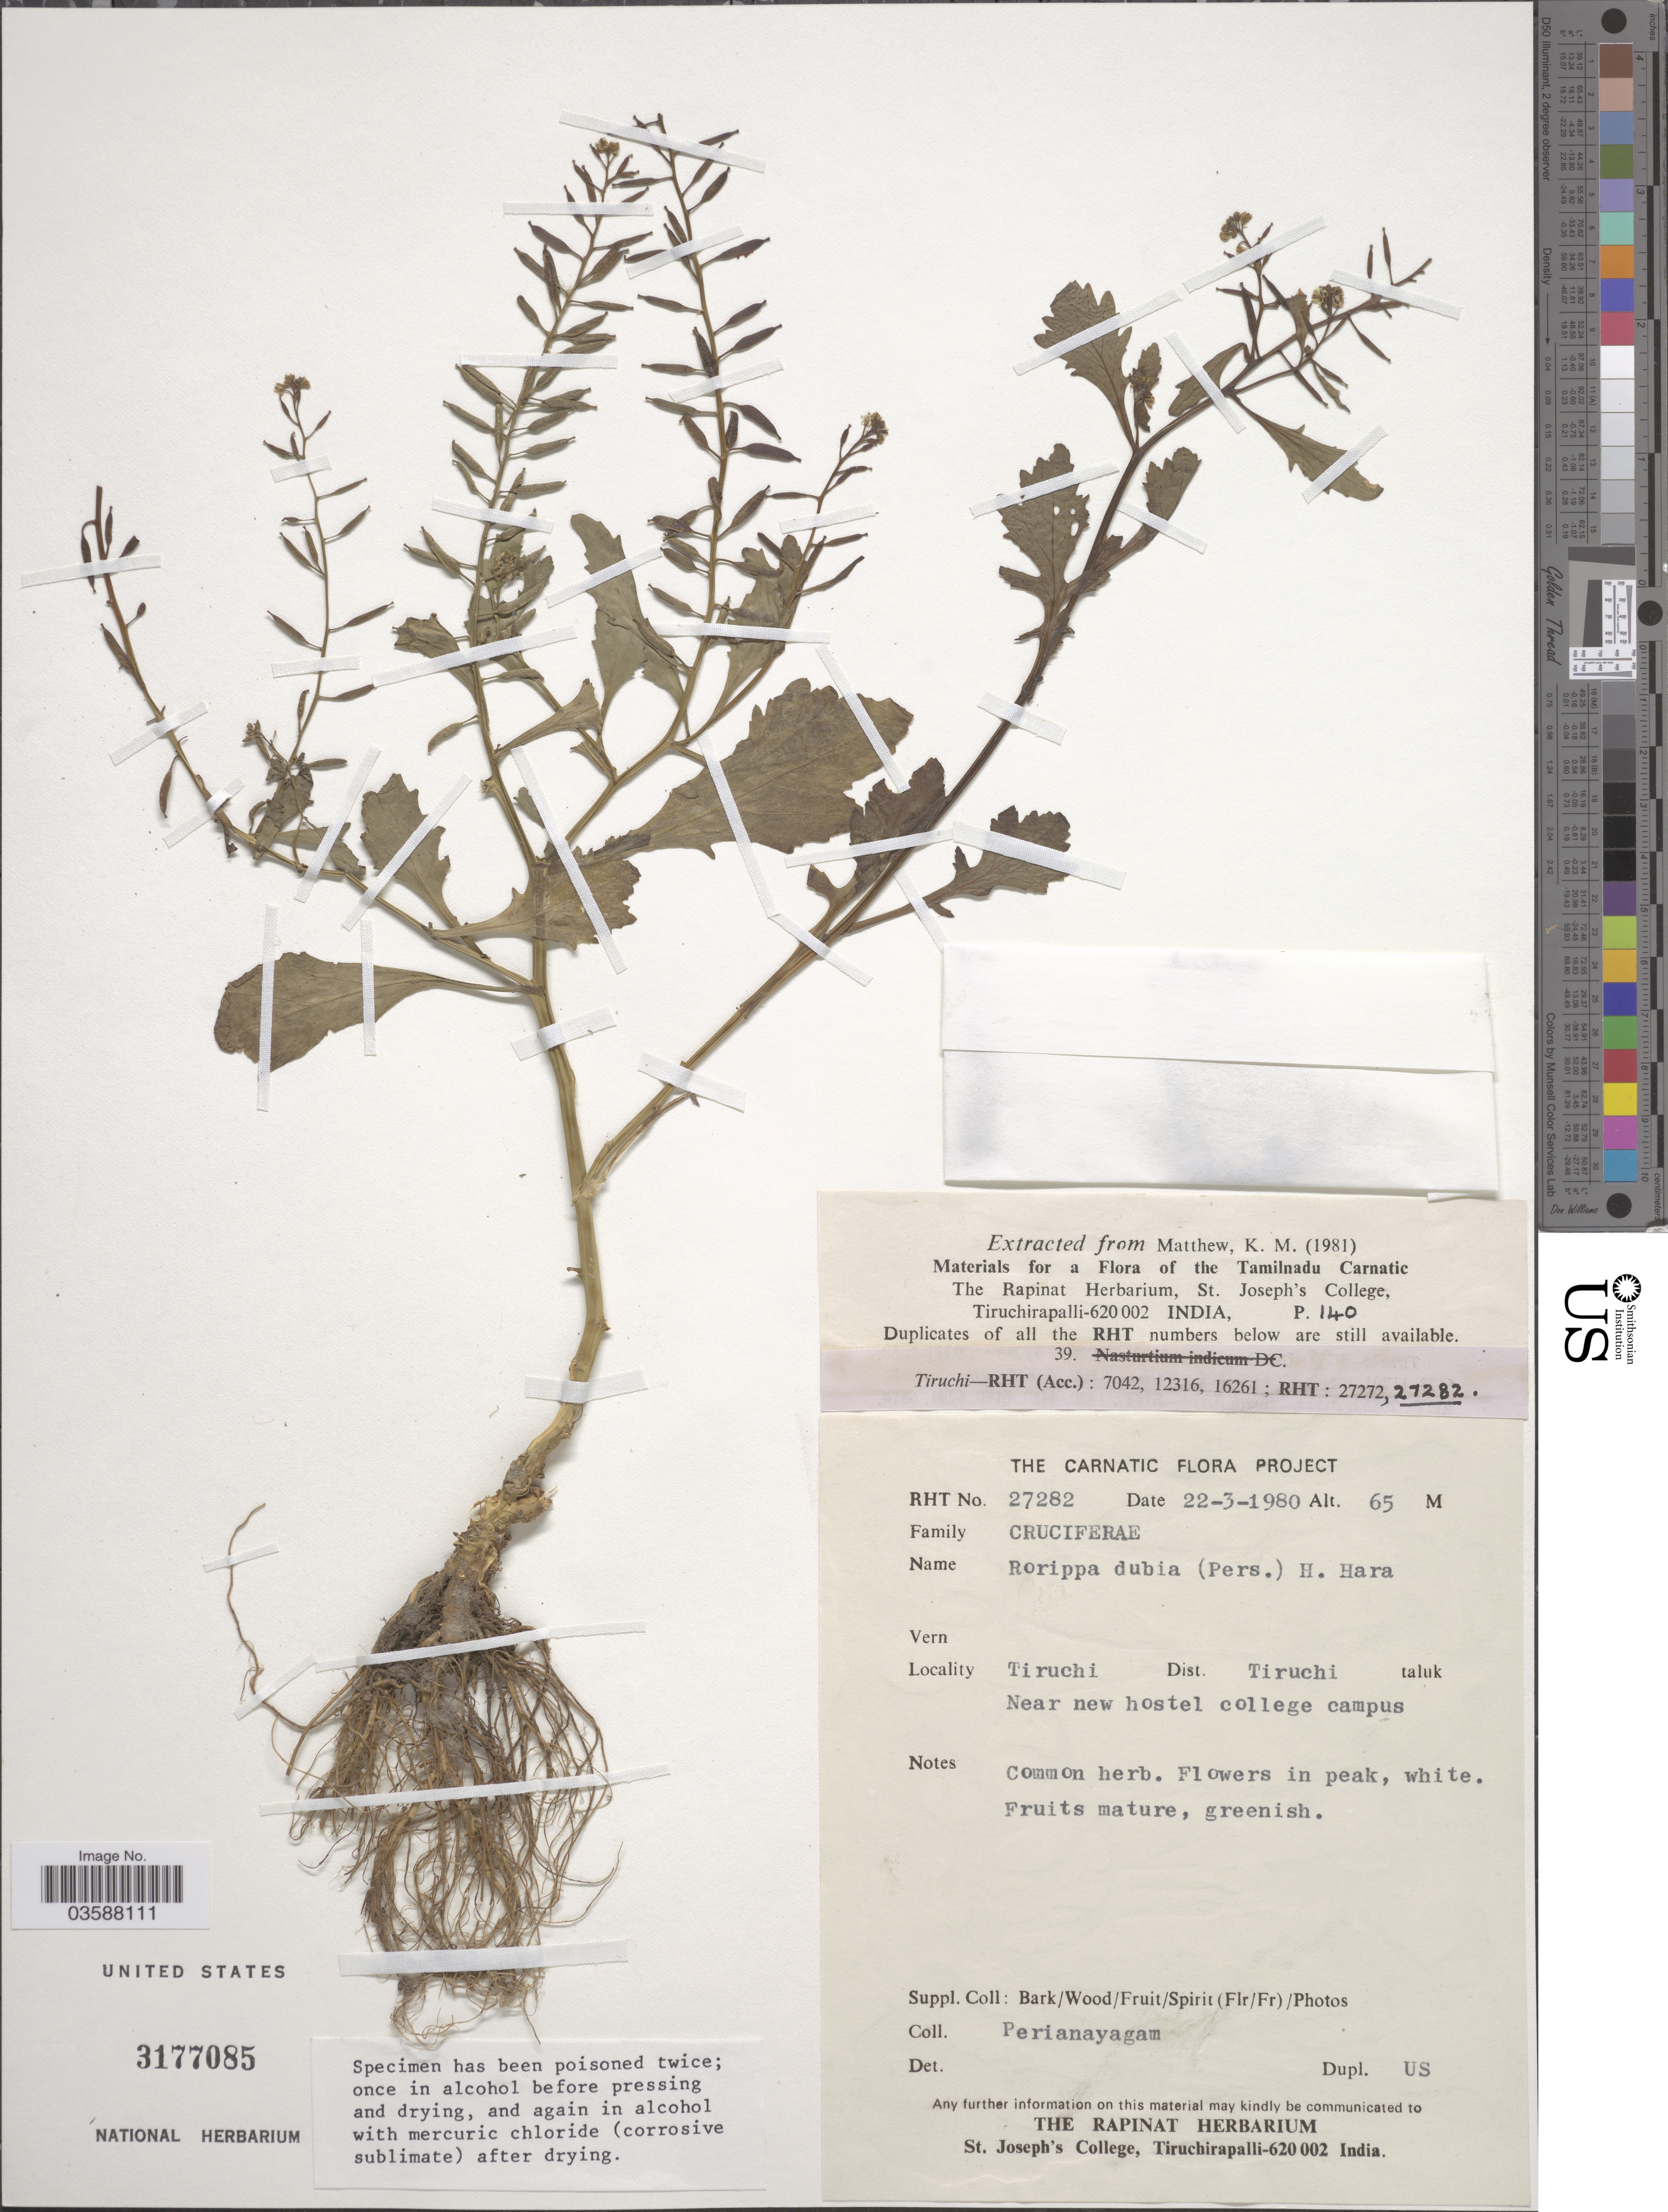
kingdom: Plantae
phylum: Tracheophyta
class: Magnoliopsida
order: Brassicales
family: Brassicaceae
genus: Rorippa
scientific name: Rorippa dubia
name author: (Pers.) H. Hara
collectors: Perianayagam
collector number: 27282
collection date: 1980-03-22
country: India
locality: Tiruchi Dist. Tiruchi taluk. Near new hostel college campus.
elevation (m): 65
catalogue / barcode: US 3177085